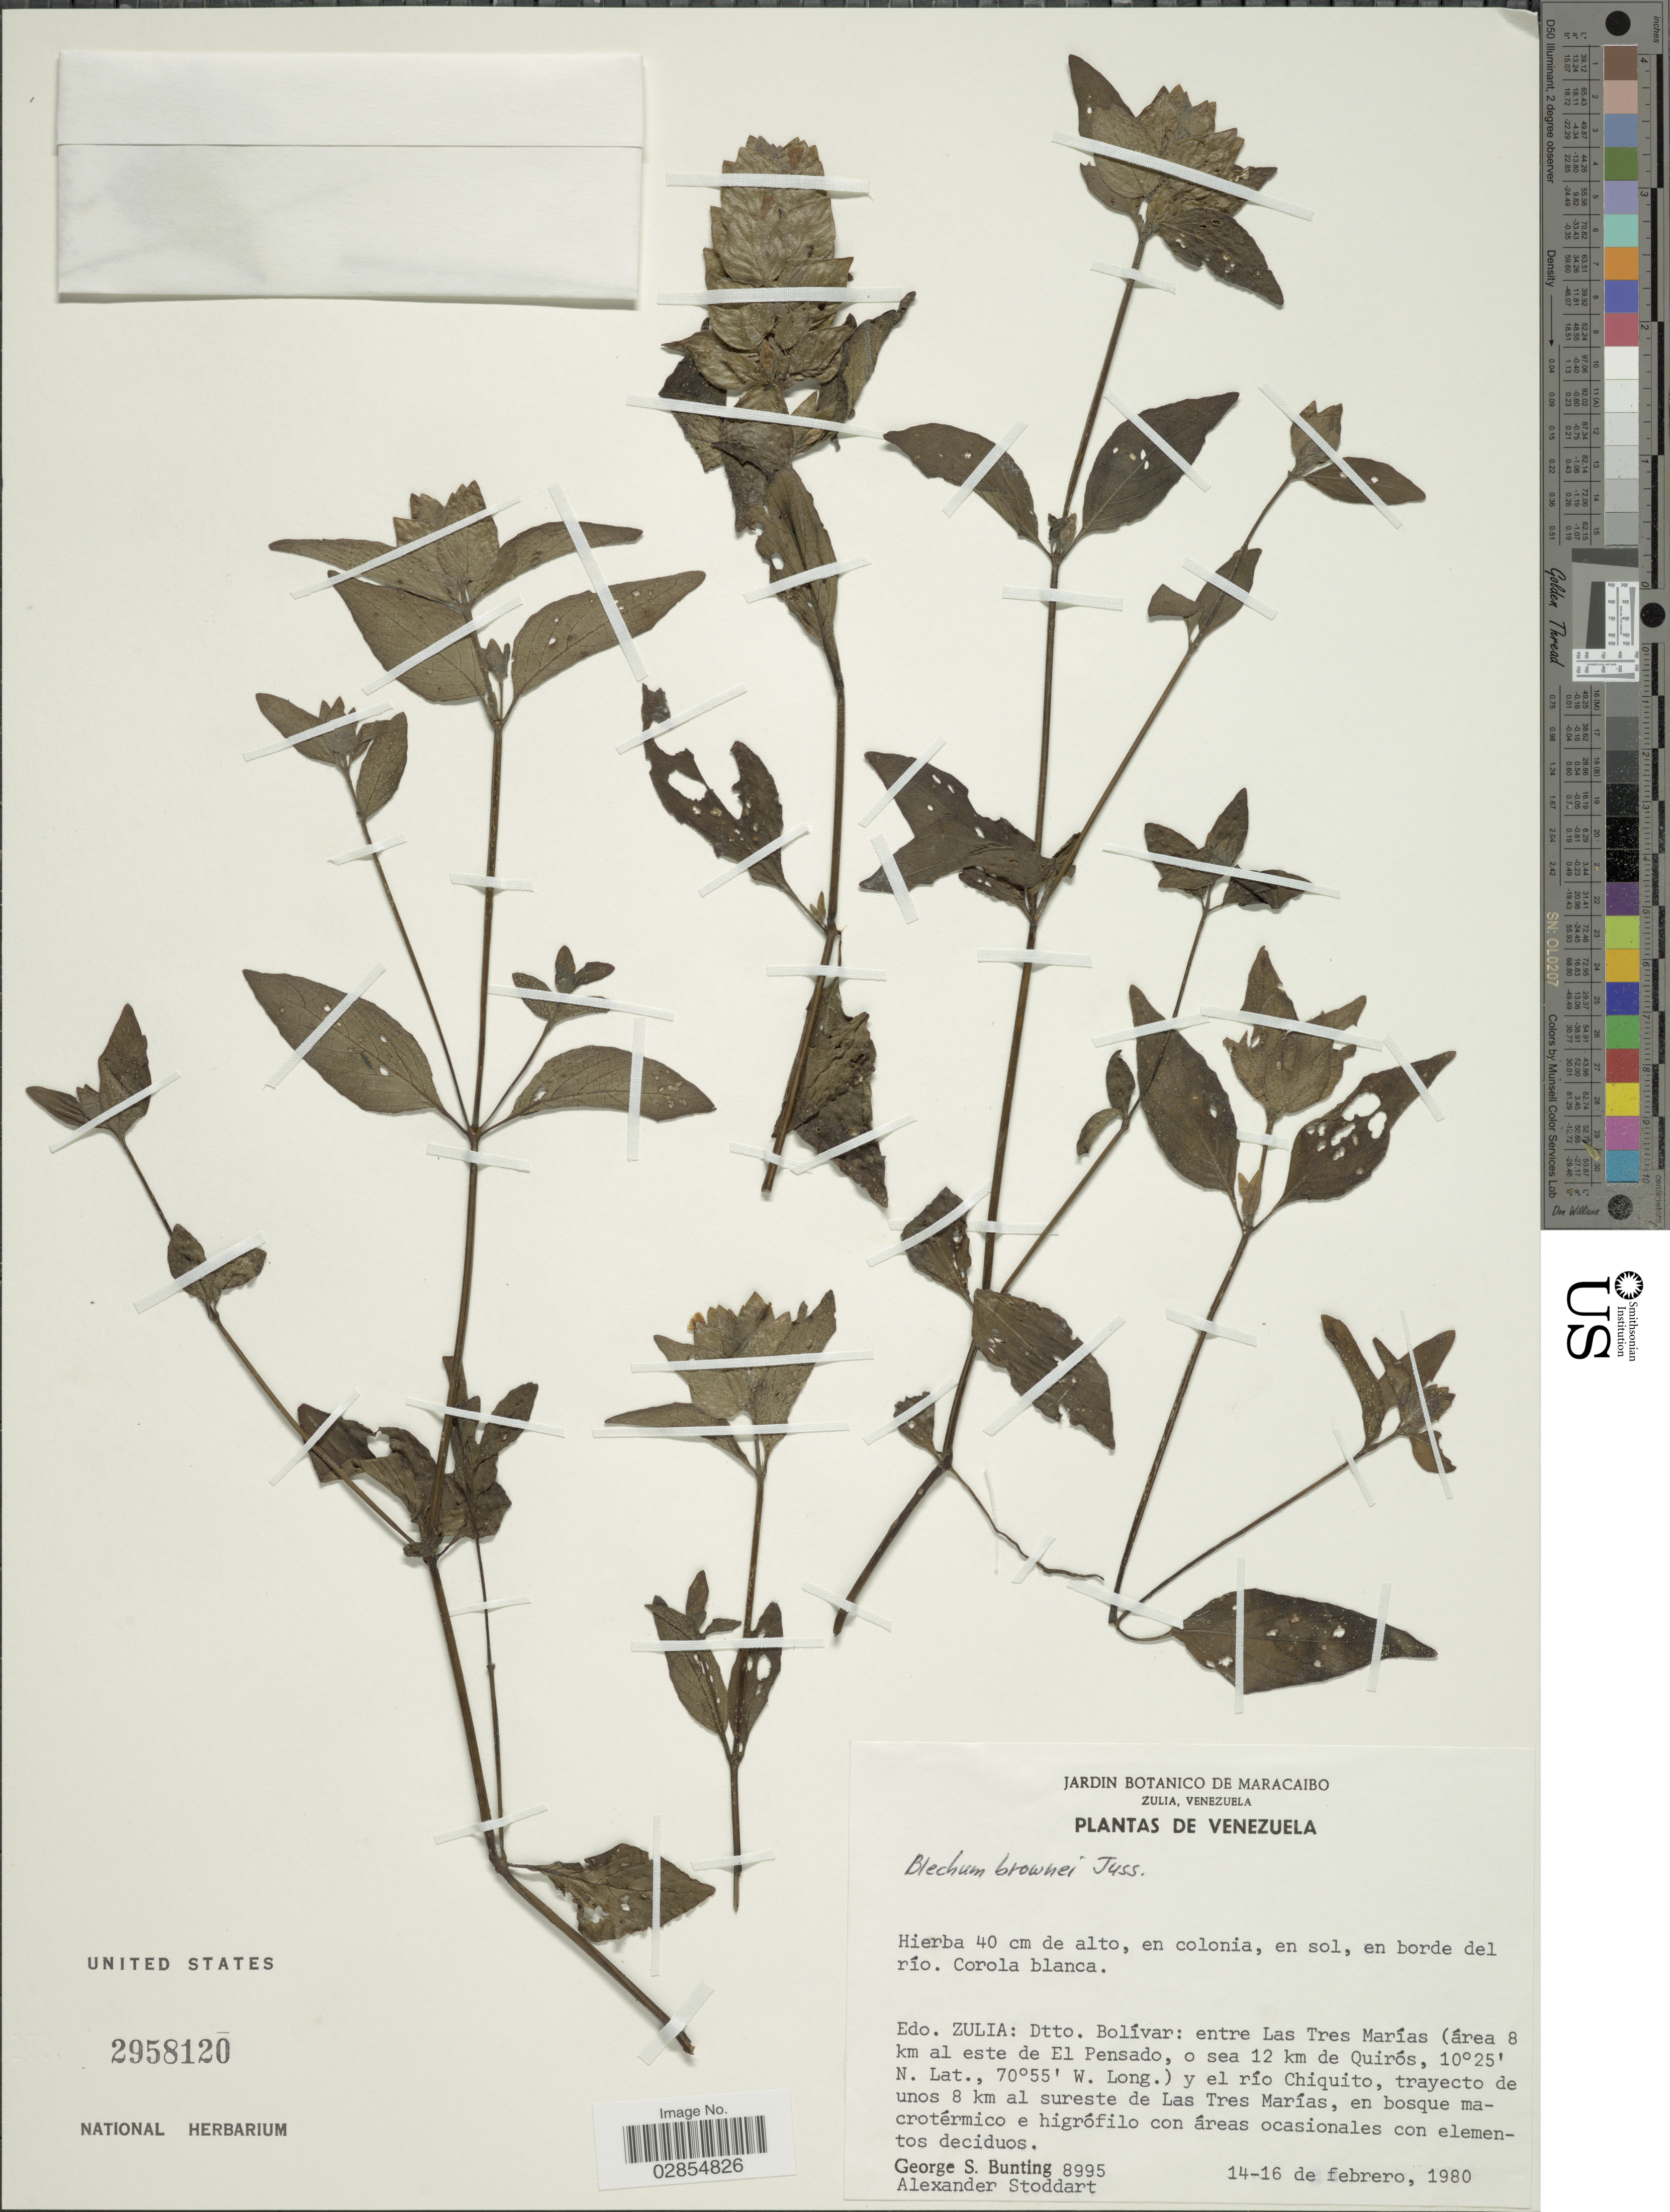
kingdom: Plantae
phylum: Tracheophyta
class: Magnoliopsida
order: Lamiales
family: Acanthaceae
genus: Blechum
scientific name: Blechum pyramidatum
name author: (Lam.) Urb.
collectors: G. S. Bunting & A. Stoddart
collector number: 8995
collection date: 1980-02-14/1980-02-16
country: Venezuela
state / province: Zulia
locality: Edo. Zulia: Dtto. Bolívar: entre Las Tres Marías (área 8 km al este de El Pensado, o sea 12 km de Quirós, y el río Chiquito, trayecto de unos 8 km al sureste de Las Tres Marías.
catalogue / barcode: US 2958120